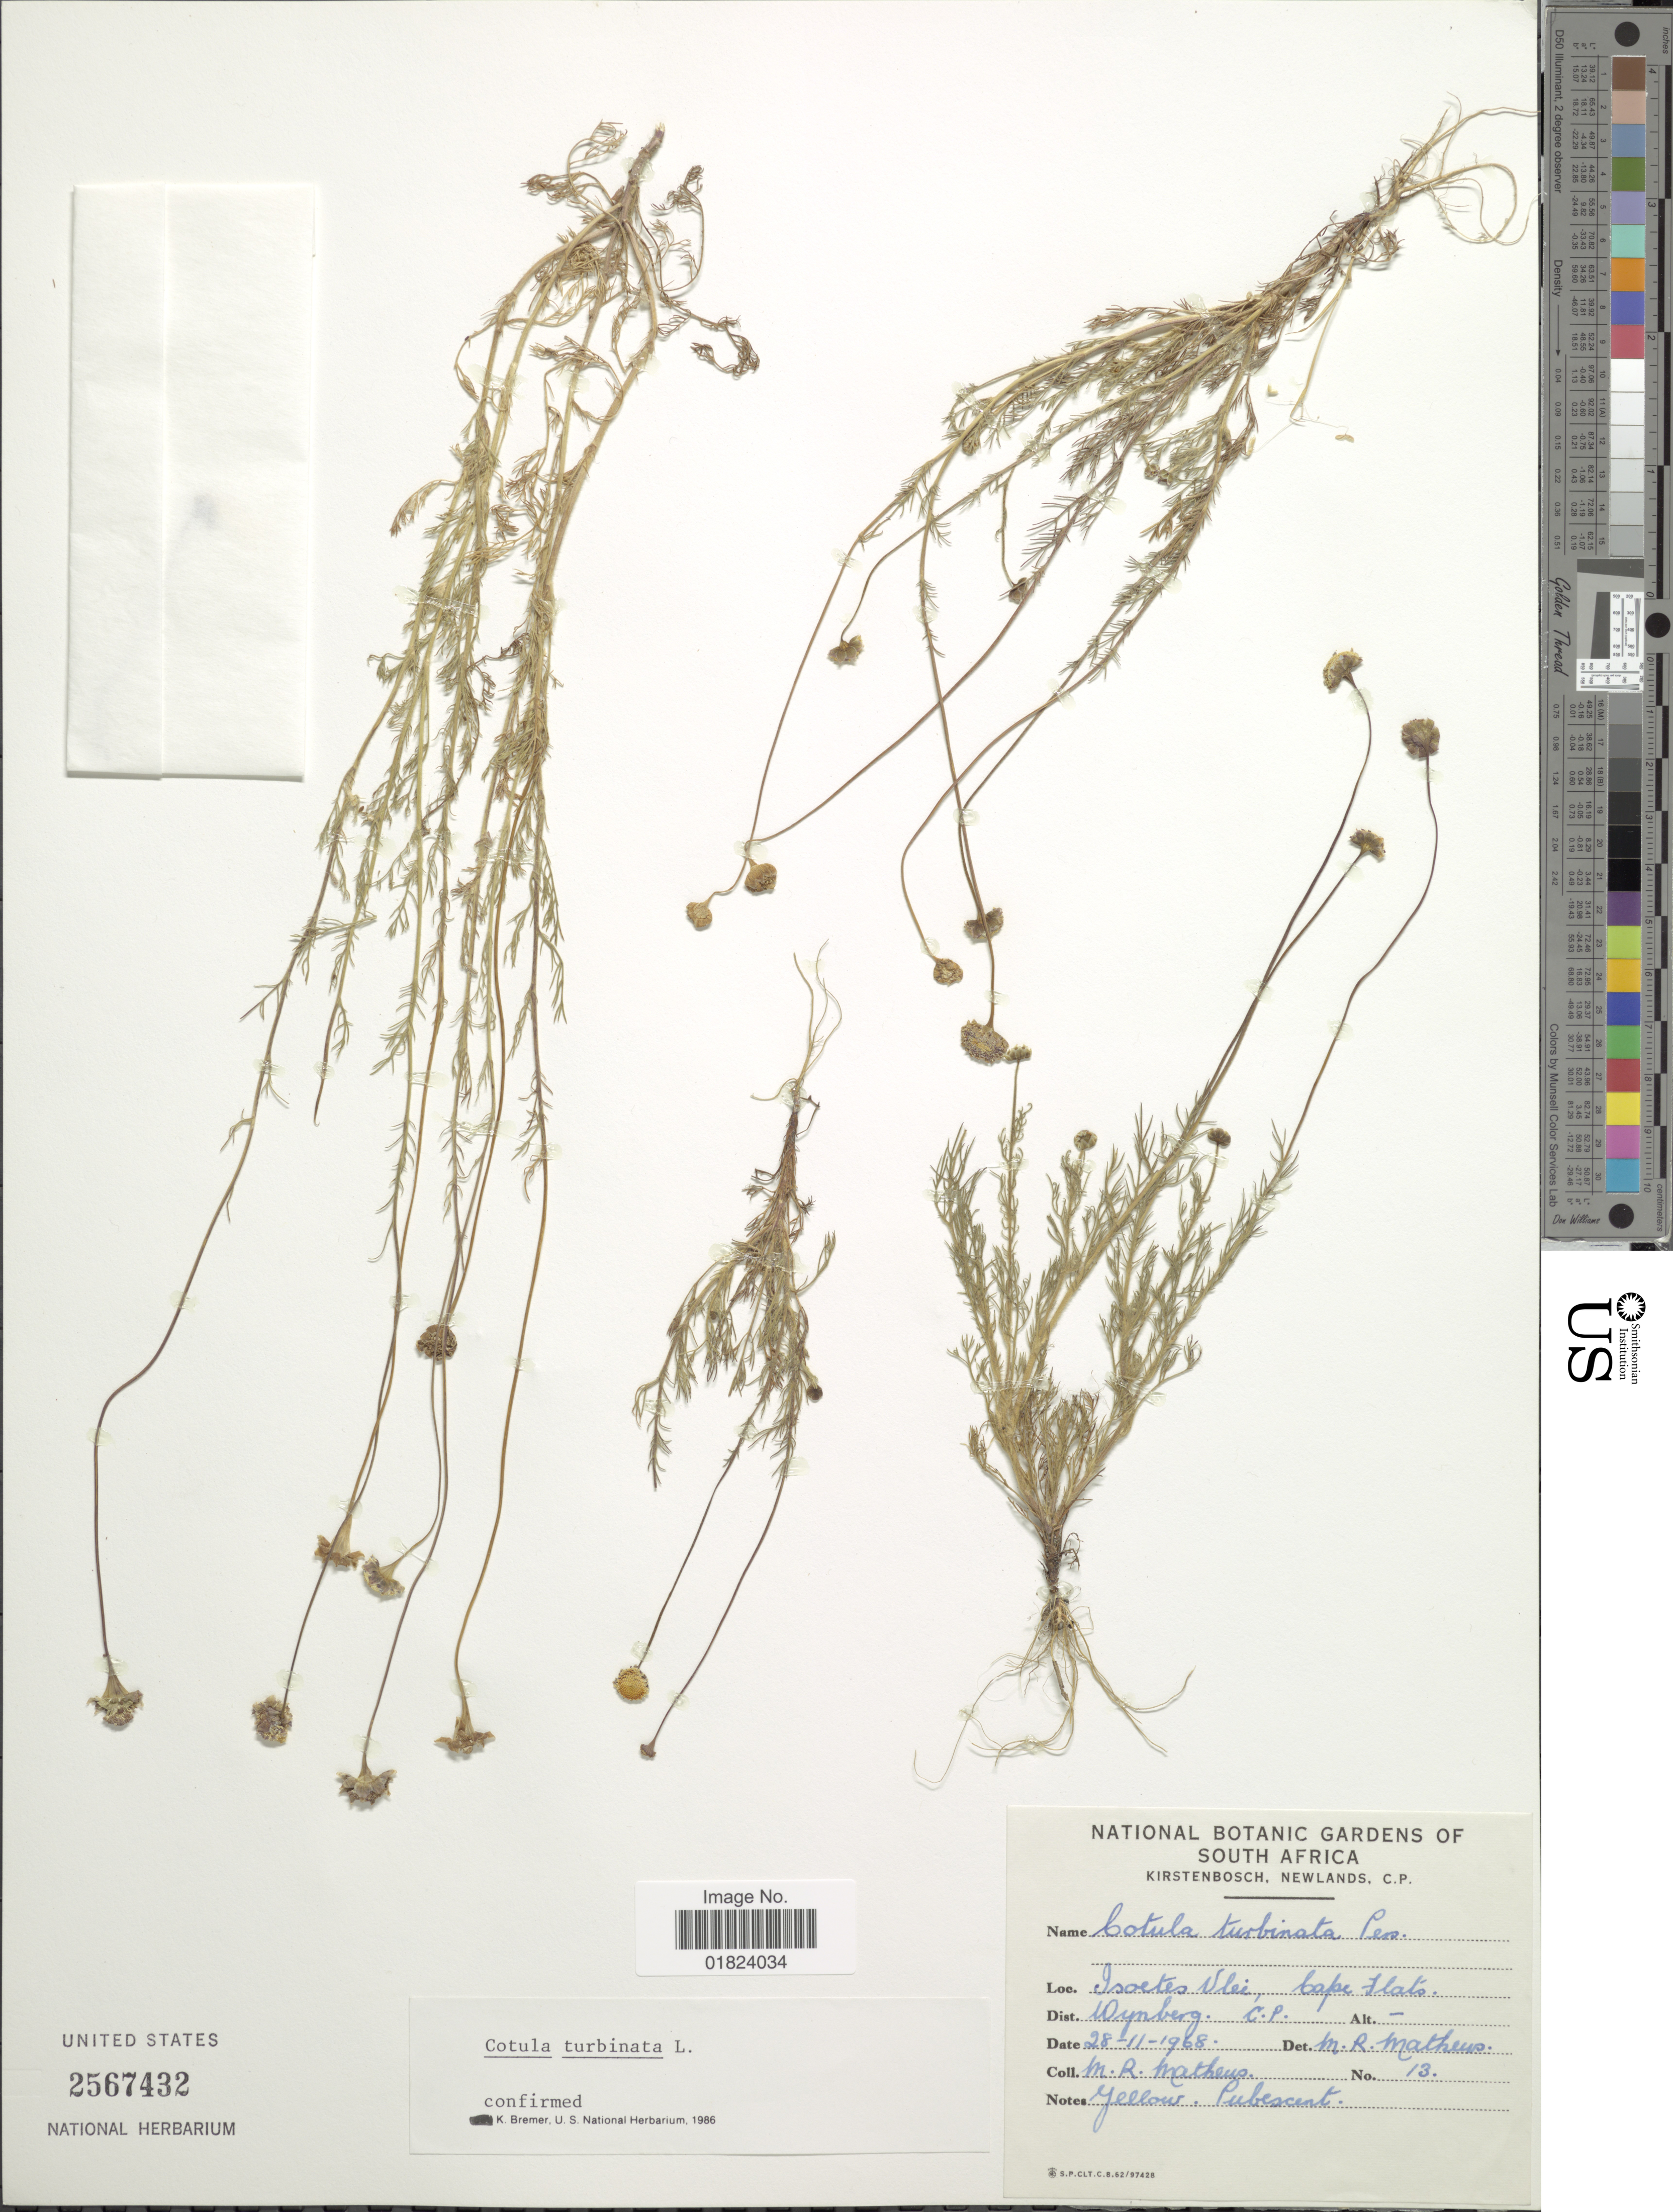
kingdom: Plantae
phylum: Tracheophyta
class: Magnoliopsida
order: Asterales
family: Asteraceae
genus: Cotula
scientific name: Cotula turbinata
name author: L.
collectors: M. Matheus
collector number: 13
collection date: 1968-11-28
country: South Africa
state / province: Western Cape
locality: Isoetes Vlei, Cape flats, Dist. Wynberg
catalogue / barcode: US 2567432